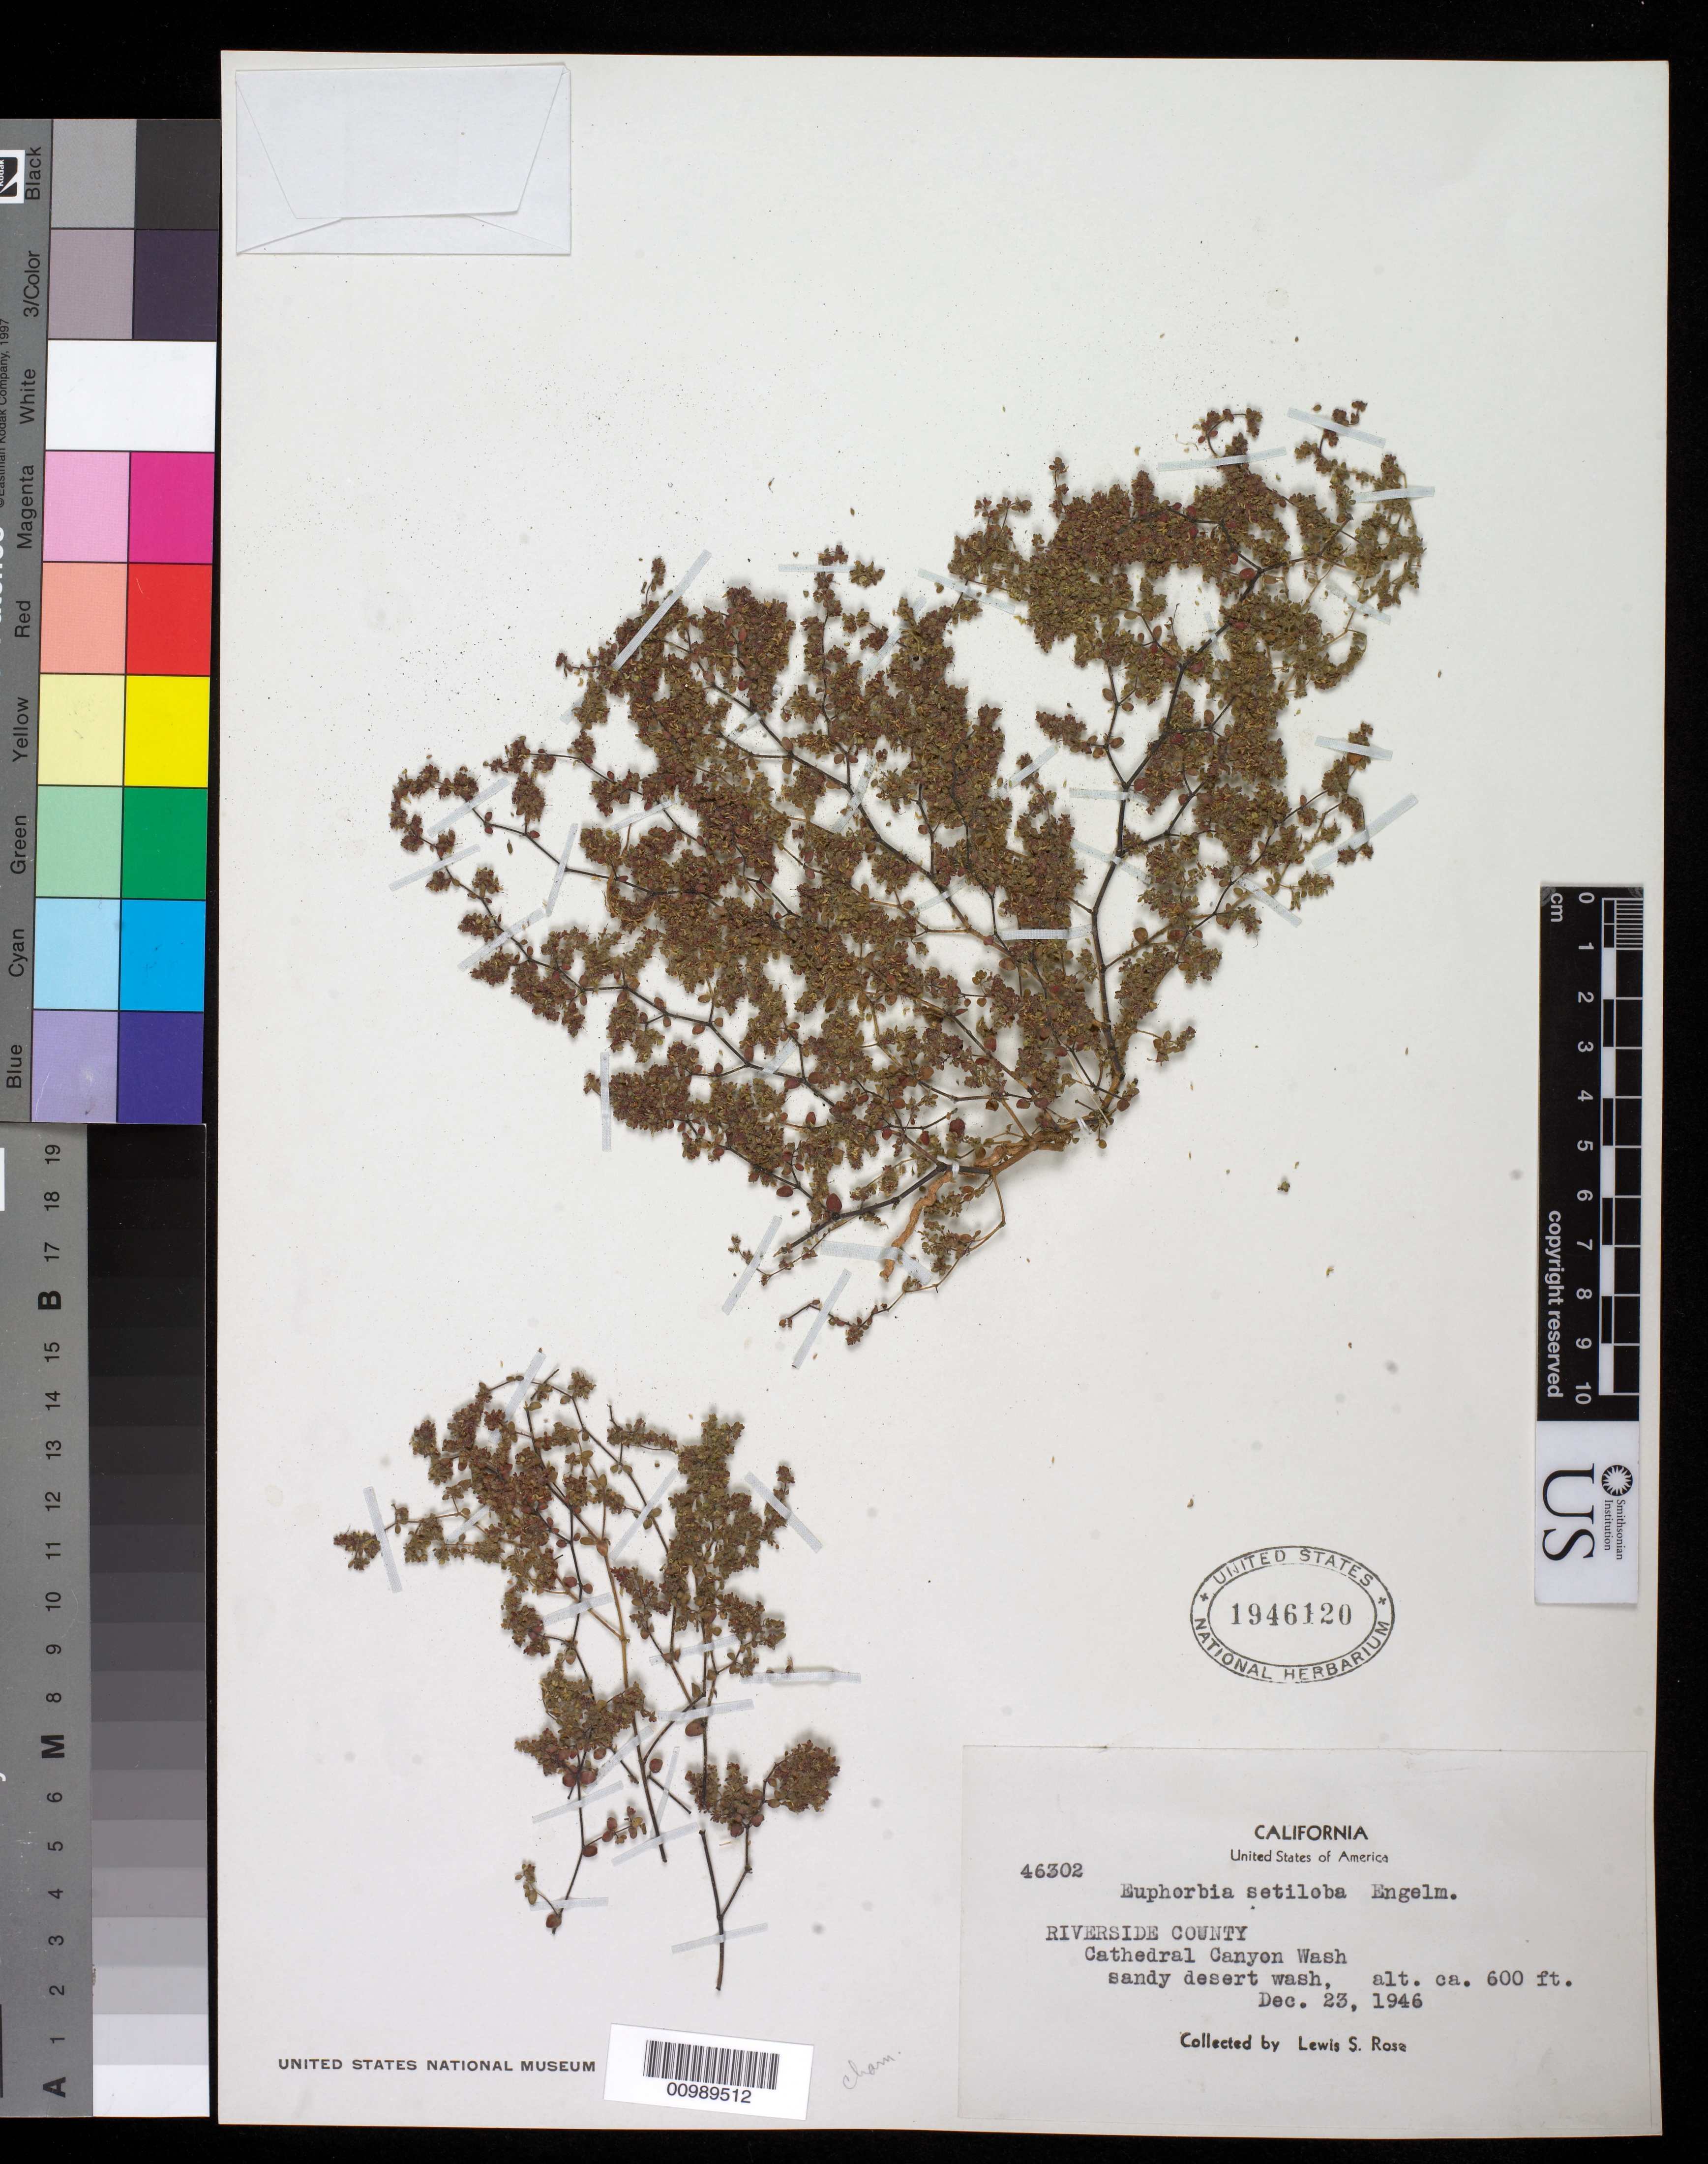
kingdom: Plantae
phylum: Tracheophyta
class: Magnoliopsida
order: Malpighiales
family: Euphorbiaceae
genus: Euphorbia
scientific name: Euphorbia setiloba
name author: Engelm.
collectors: L. S. Rose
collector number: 46302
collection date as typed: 23 Dec 1946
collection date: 1946-12-23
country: United States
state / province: California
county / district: Riverside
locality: Cathedral Canyon Wash, sandy desert wash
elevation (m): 183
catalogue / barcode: US 1946120